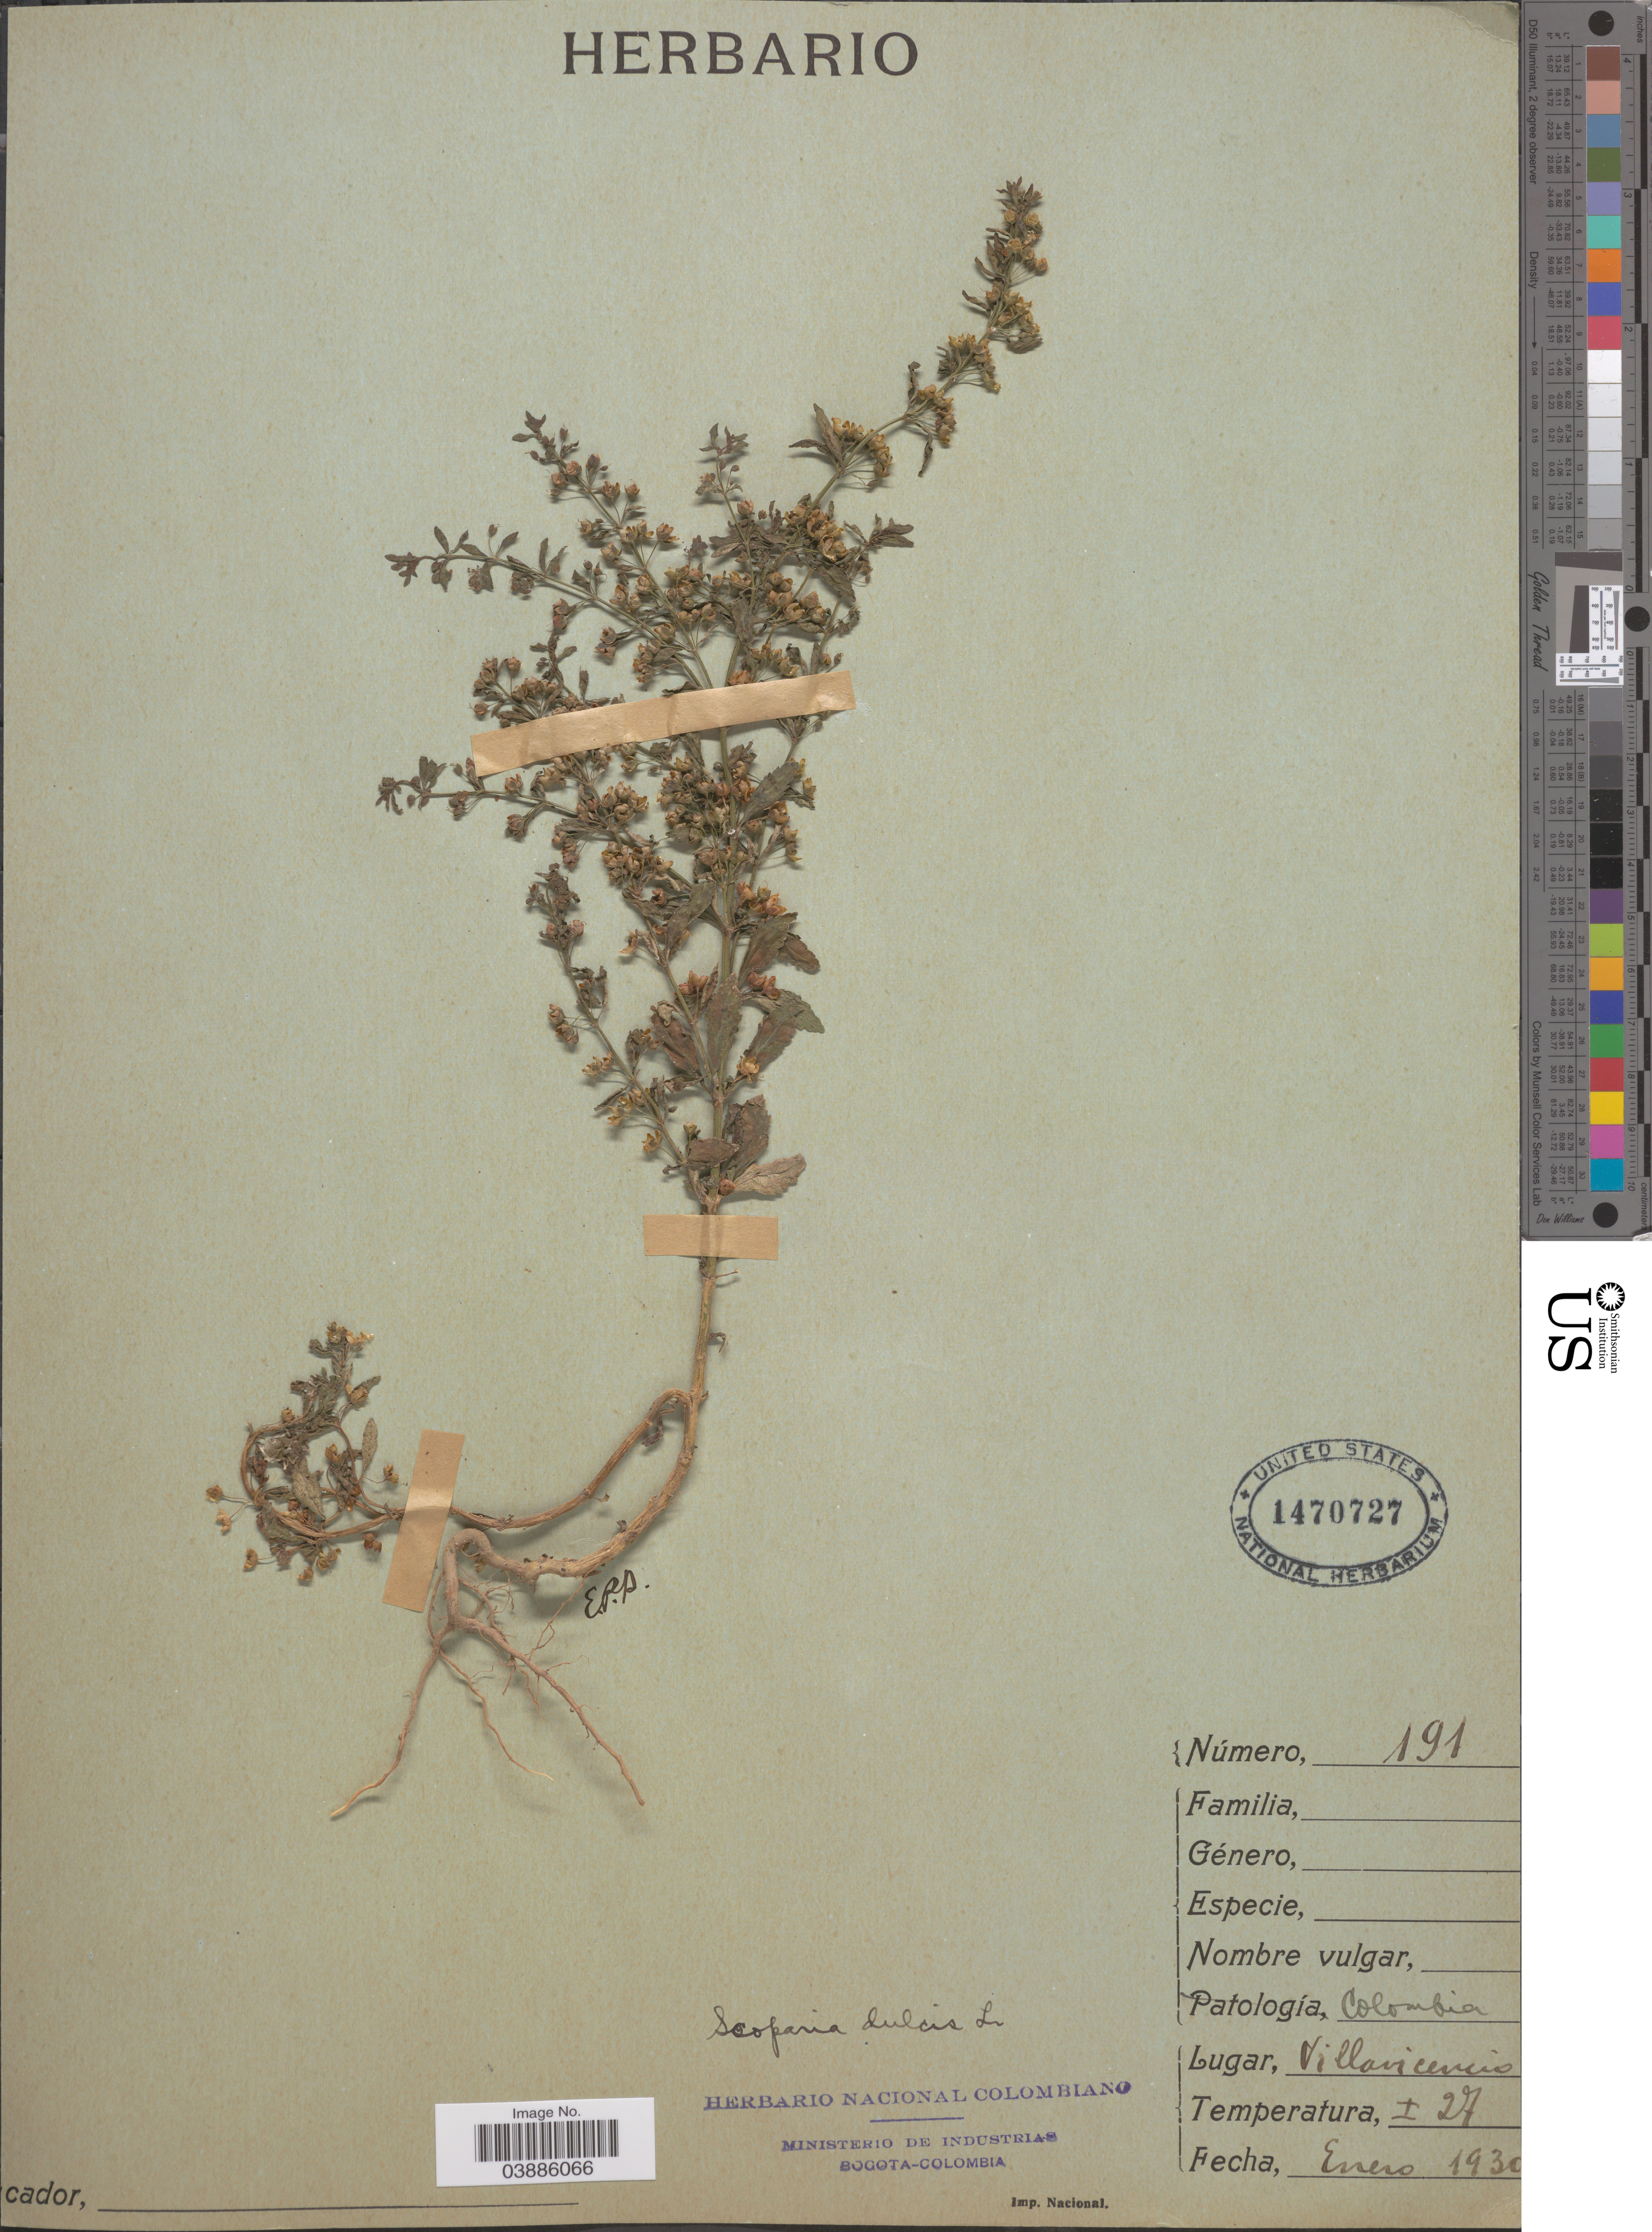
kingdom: Plantae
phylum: Tracheophyta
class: Magnoliopsida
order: Lamiales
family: Plantaginaceae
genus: Scoparia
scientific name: Scoparia dulcis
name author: L.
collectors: ex Herb. Nacional de Colombiano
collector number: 191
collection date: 1930-01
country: Colombia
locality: Villavicencio.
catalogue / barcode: US 1470727